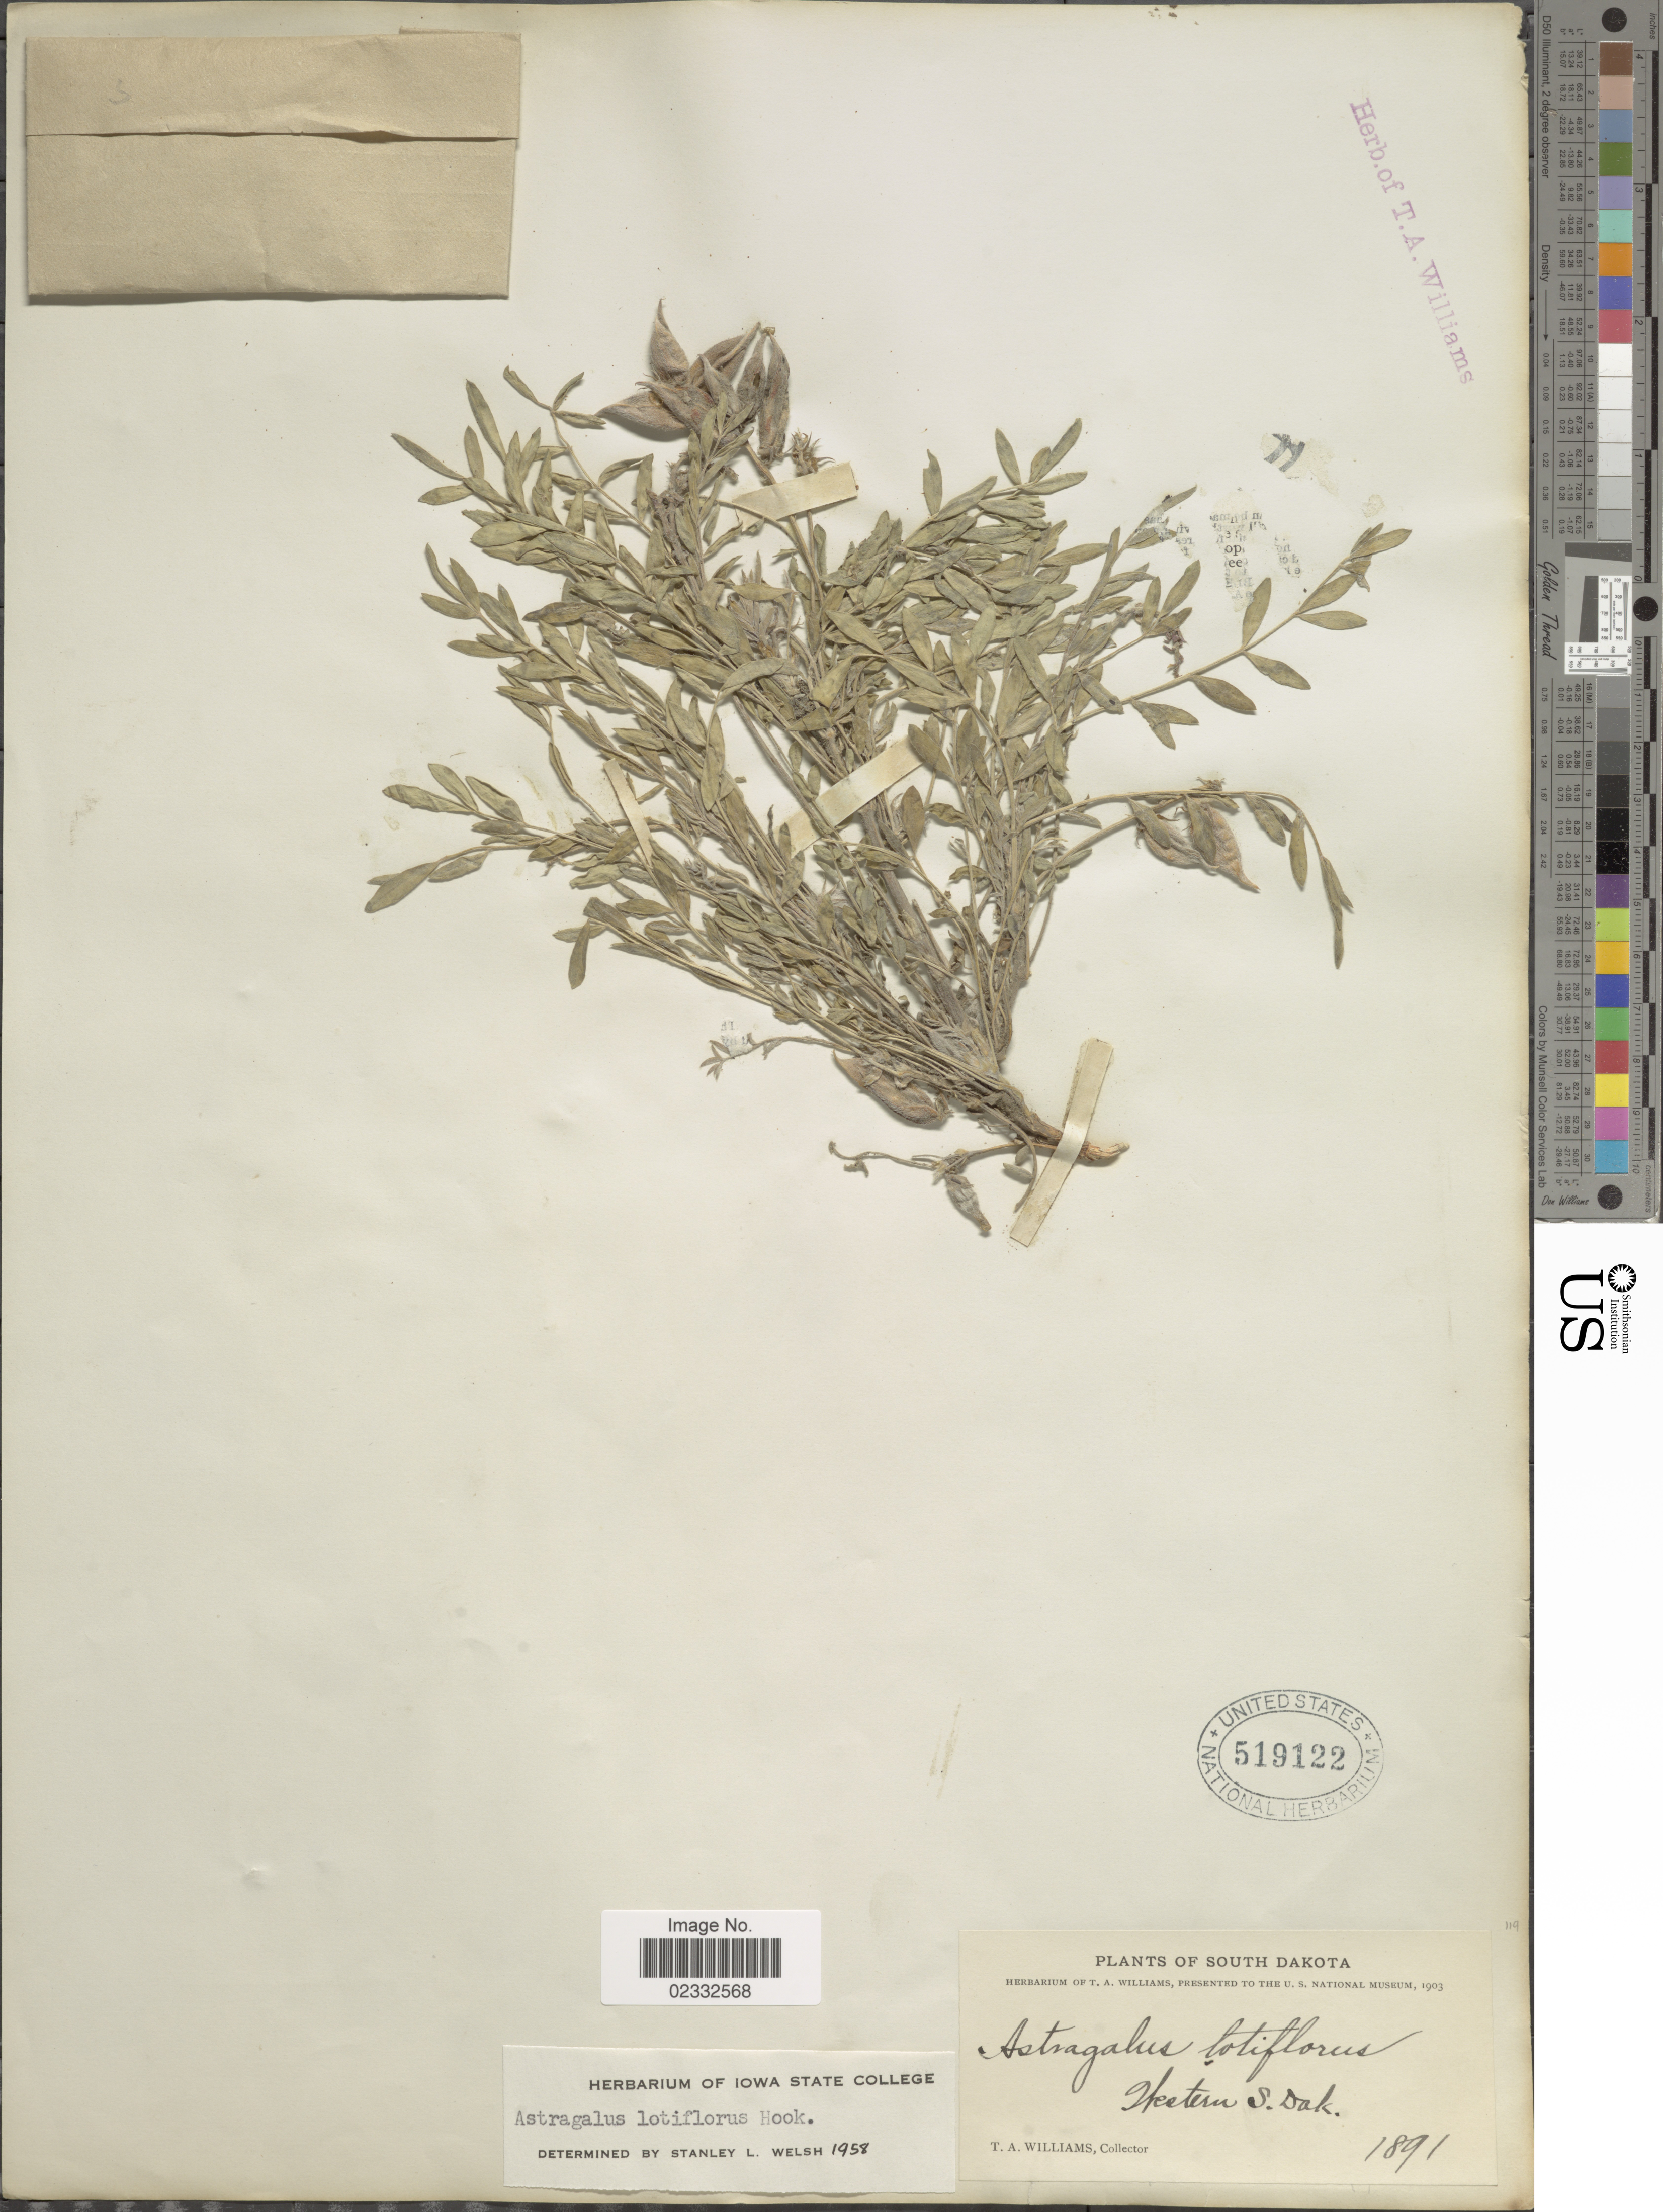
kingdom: Plantae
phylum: Tracheophyta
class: Magnoliopsida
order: Fabales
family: Fabaceae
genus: Astragalus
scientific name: Astragalus lotiflorus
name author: Hook.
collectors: T. A. Williams (herbarium)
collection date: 1891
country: United States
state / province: South Dakota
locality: Western S. Dak.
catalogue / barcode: US 519122